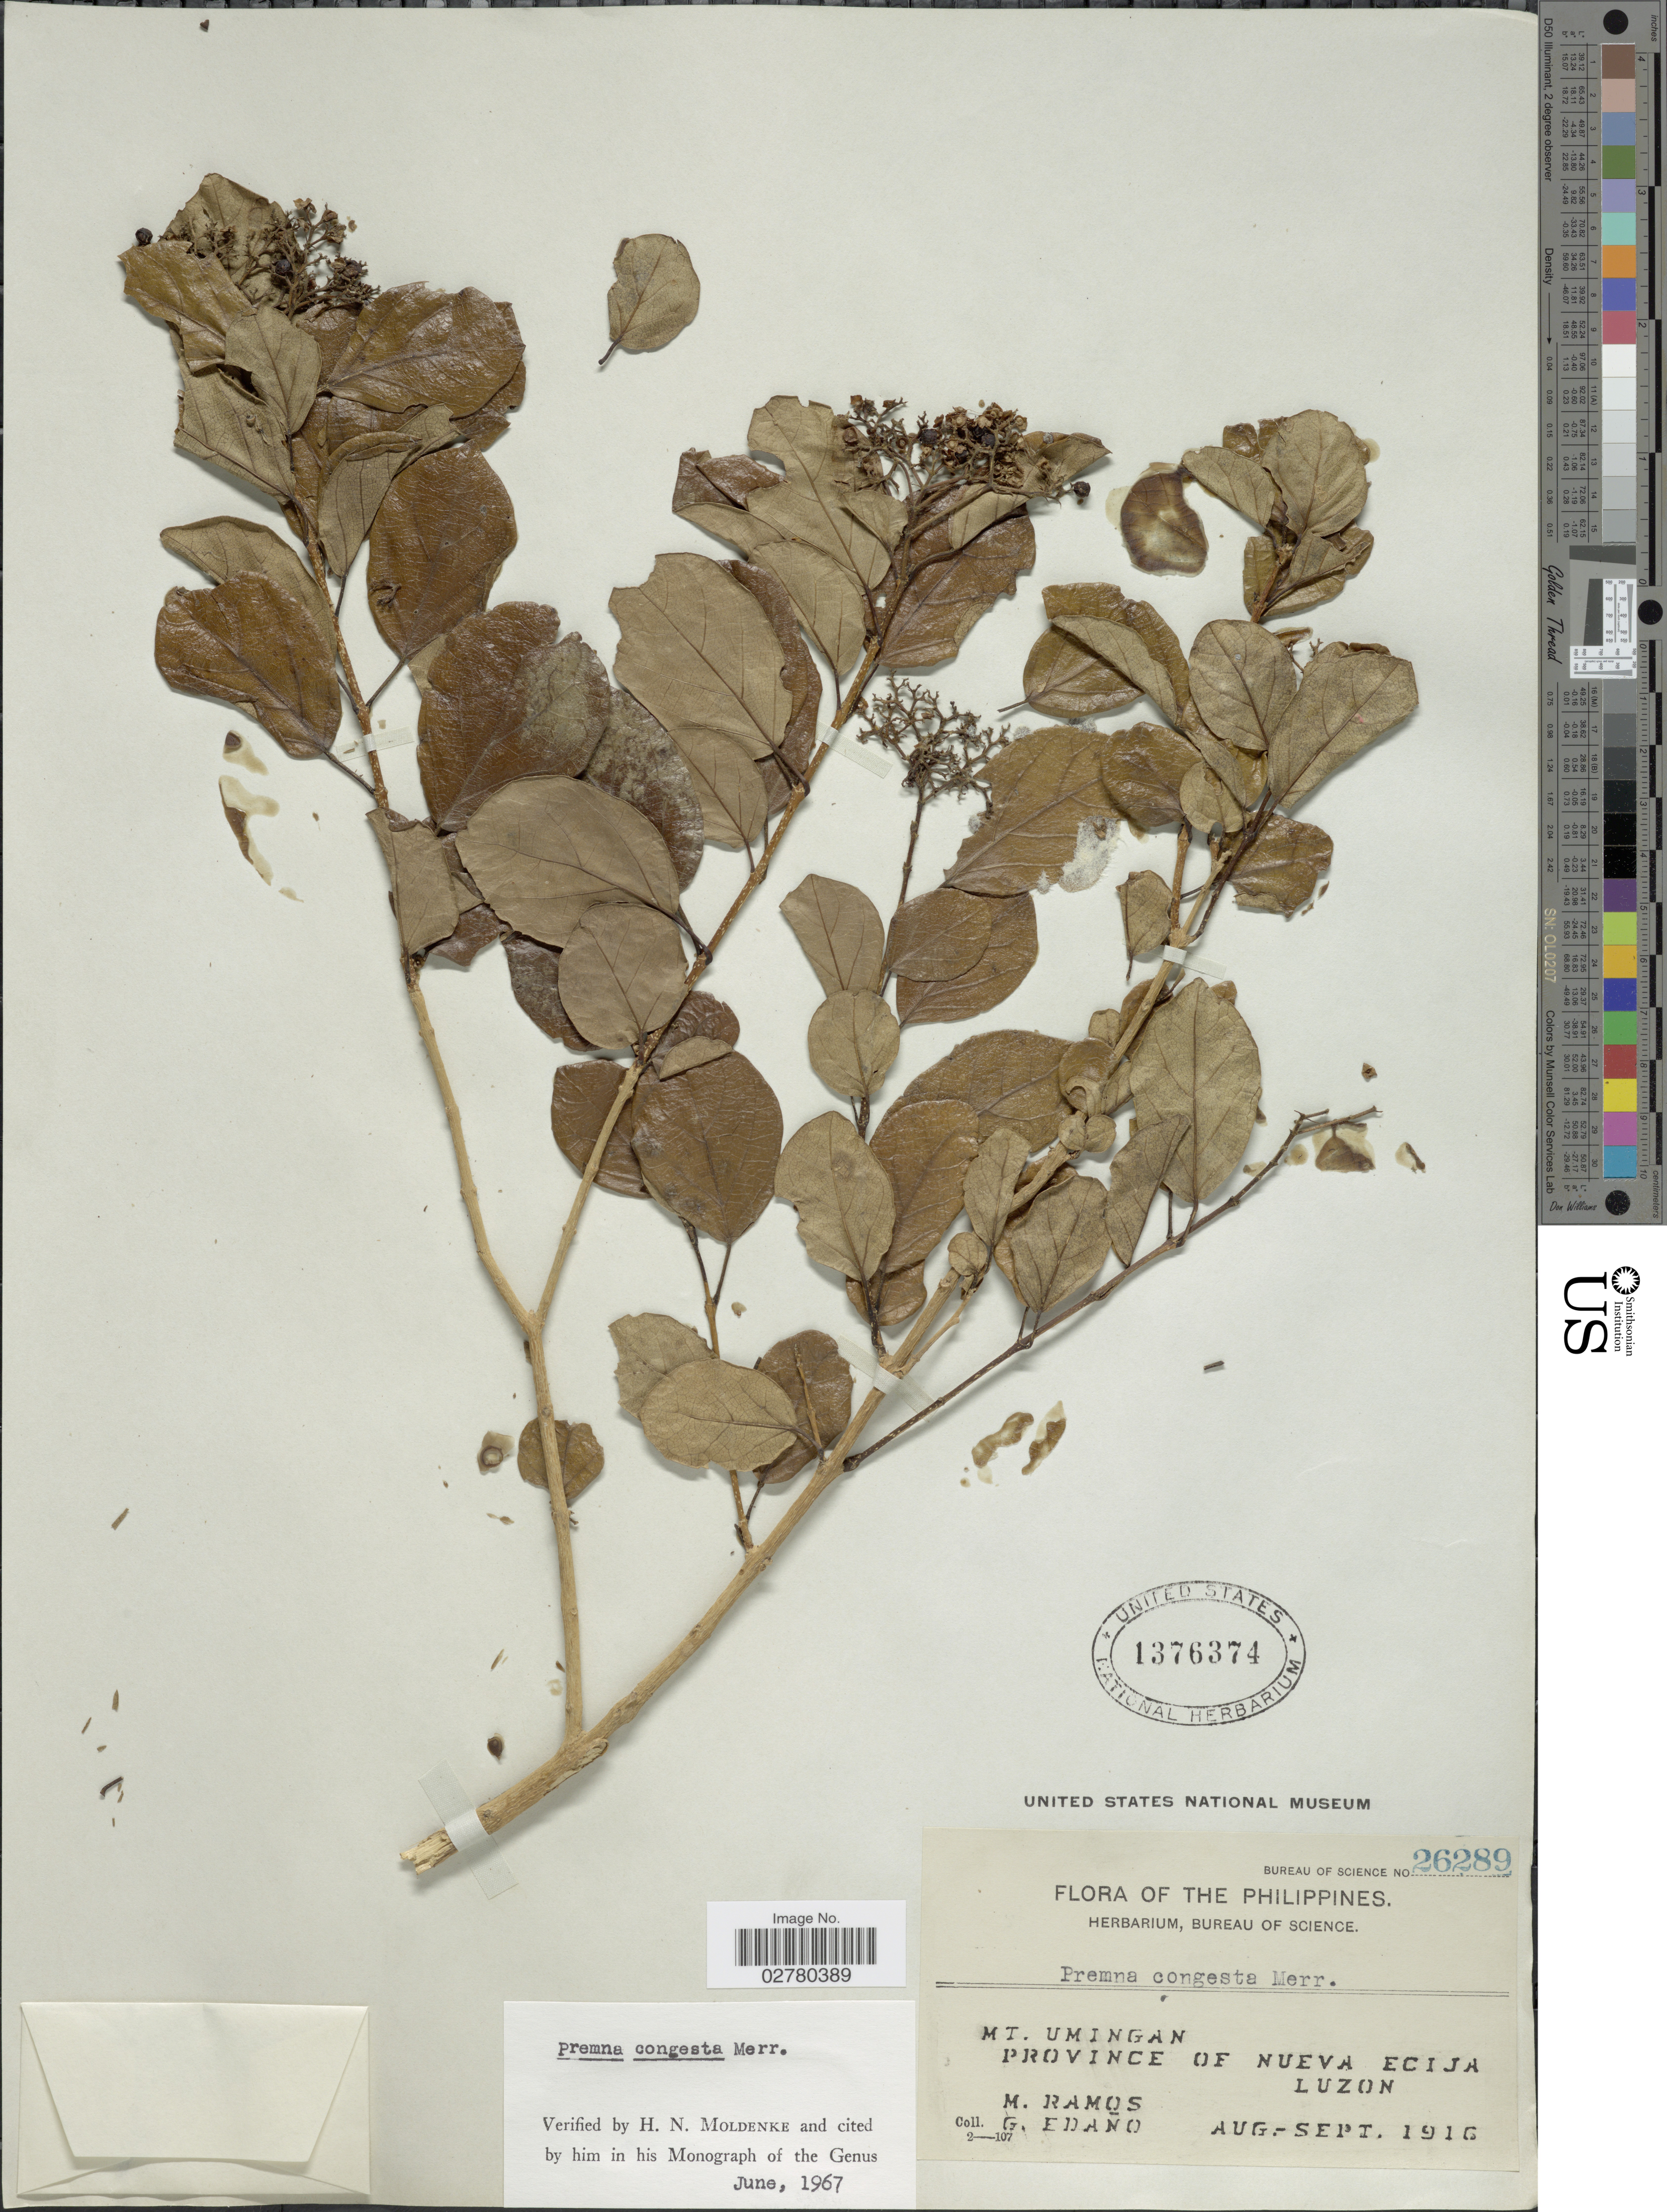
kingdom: Plantae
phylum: Tracheophyta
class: Magnoliopsida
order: Lamiales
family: Lamiaceae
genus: Premna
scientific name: Premna congesta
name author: Merr.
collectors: M. Ramos & G. Edaño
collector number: Bureau of Science 26289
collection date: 1916-08/1916-09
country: Philippines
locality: Mt. Umingan, Province of Nueva Ecija, Luzon.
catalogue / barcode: US 1376374